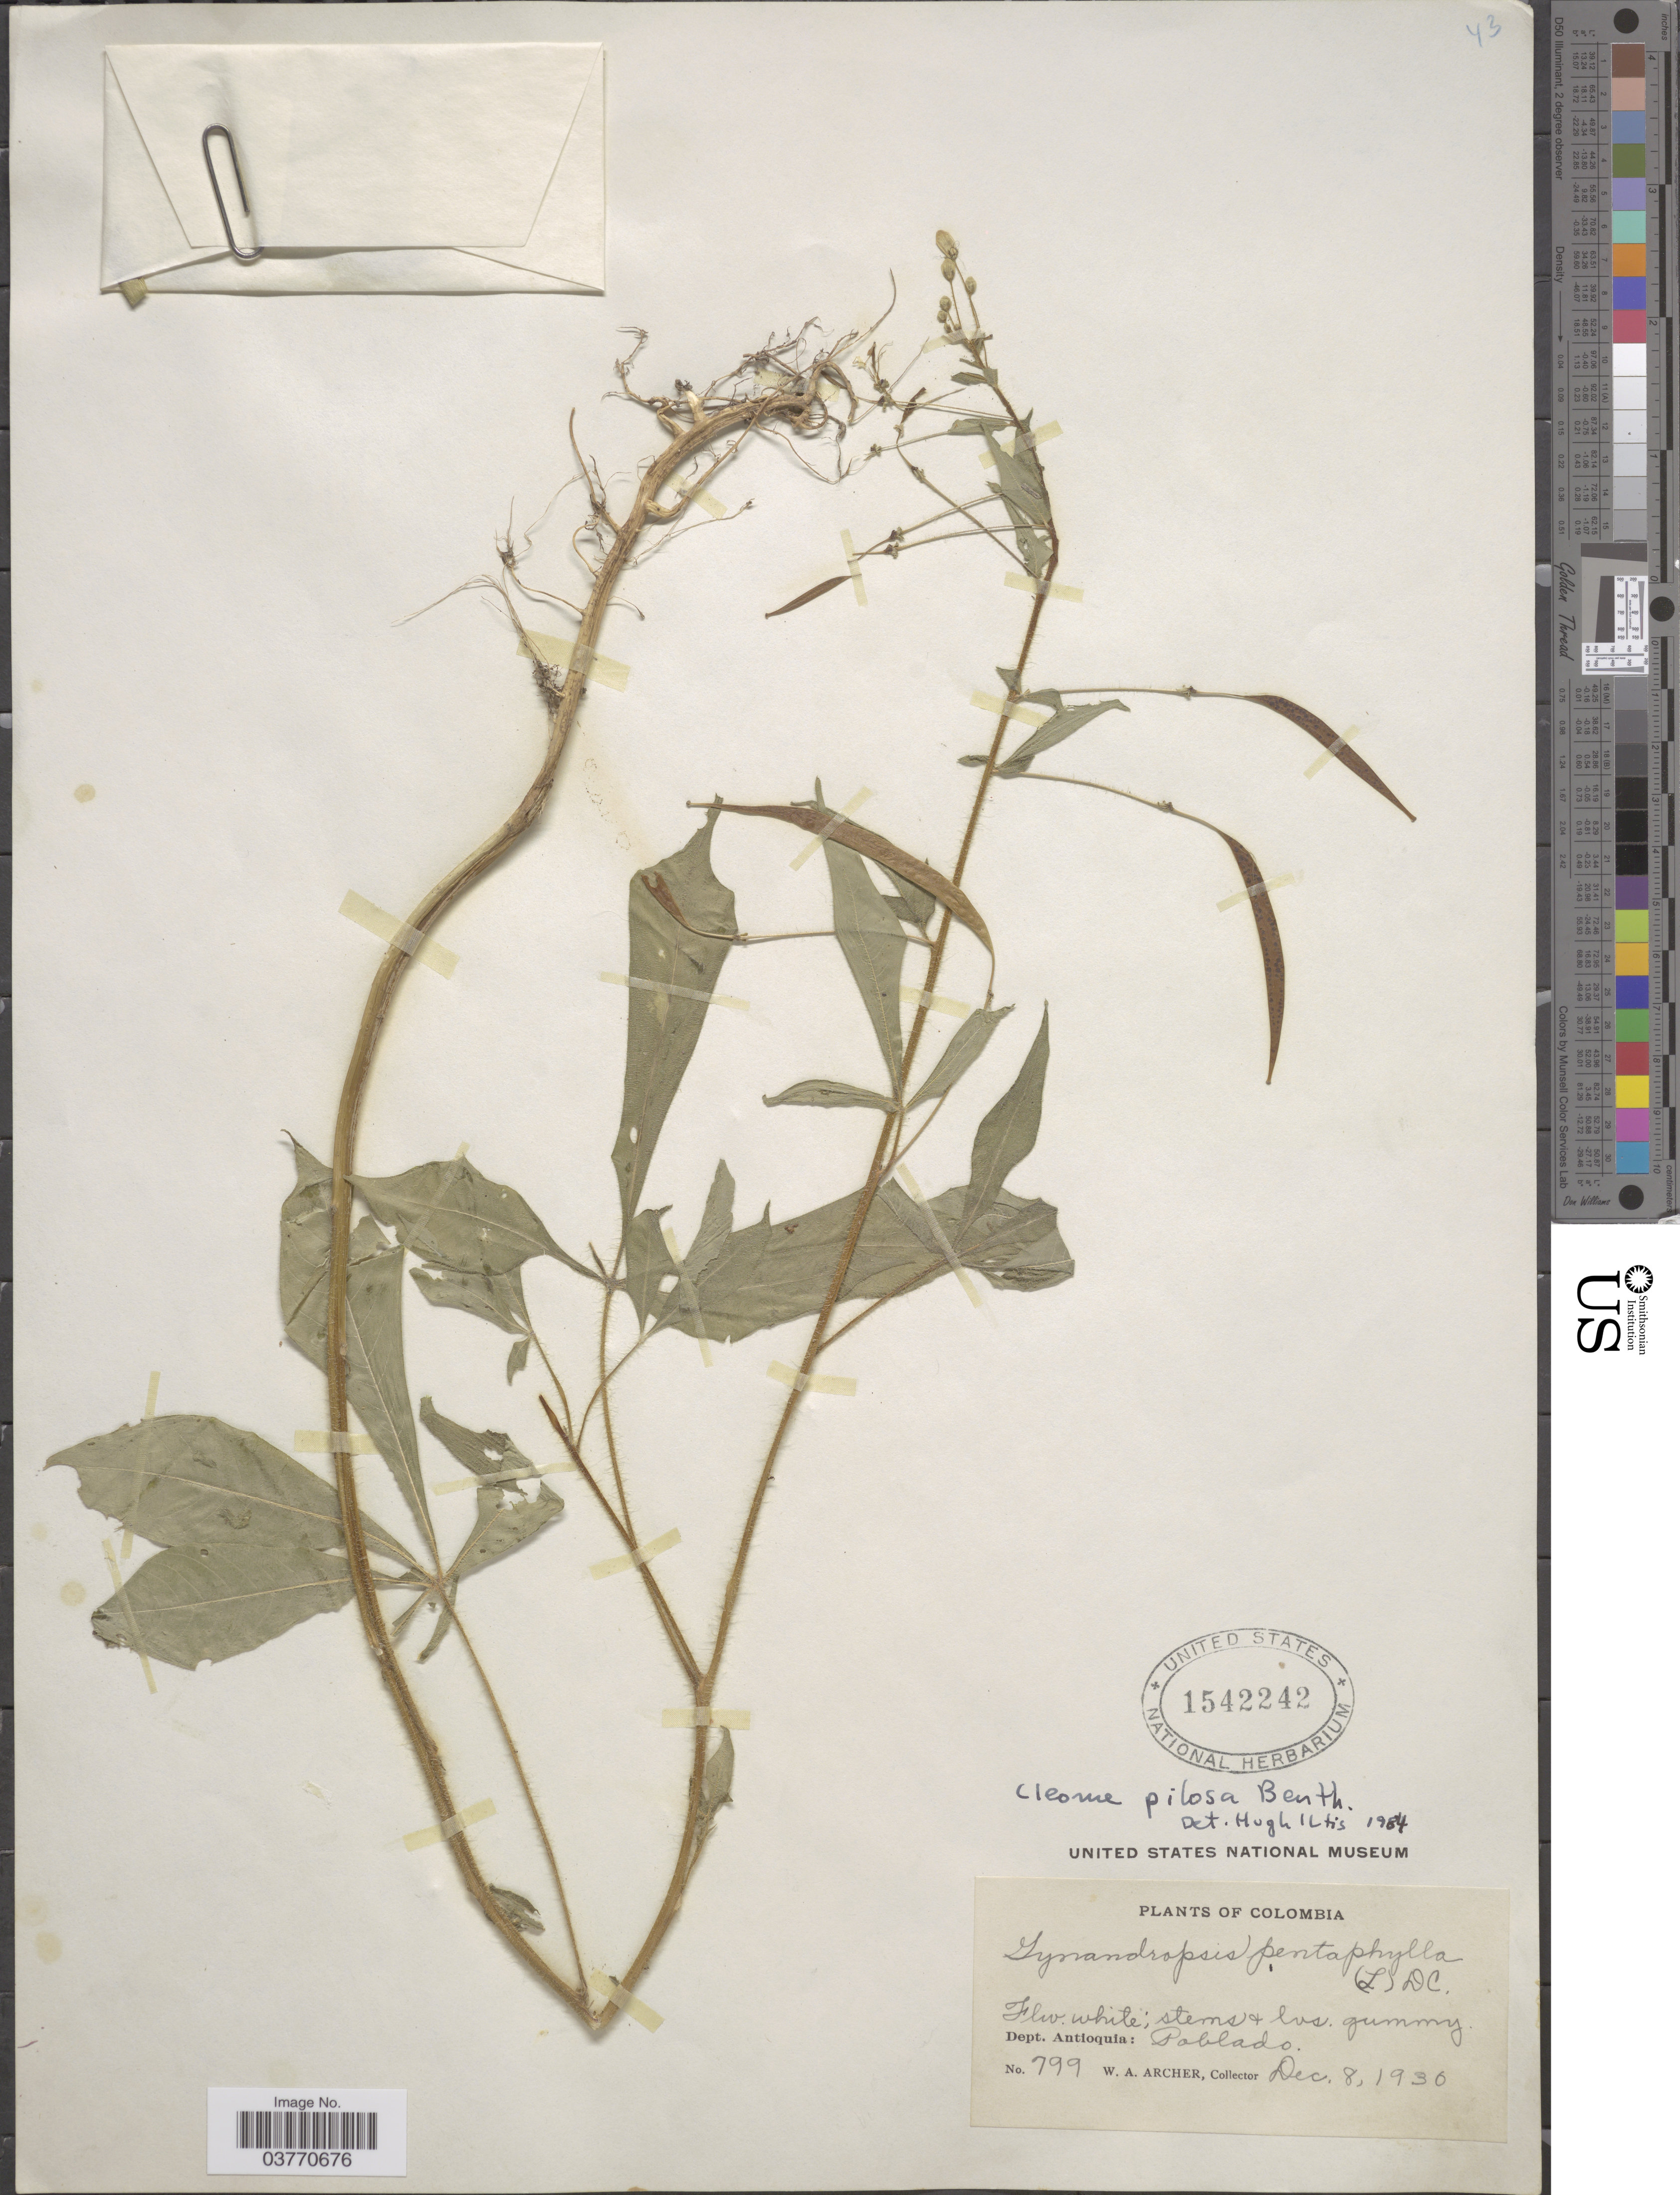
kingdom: Plantae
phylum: Tracheophyta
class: Magnoliopsida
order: Brassicales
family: Cleomaceae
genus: Cochranella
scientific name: Cochranella pilosa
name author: (Benth.) E.M. McGinty & Roalson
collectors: W. Archer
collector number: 799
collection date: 1930-12-08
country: Colombia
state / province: Antioquia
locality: Dept. Antioquia: Poblado.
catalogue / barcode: US 1542242